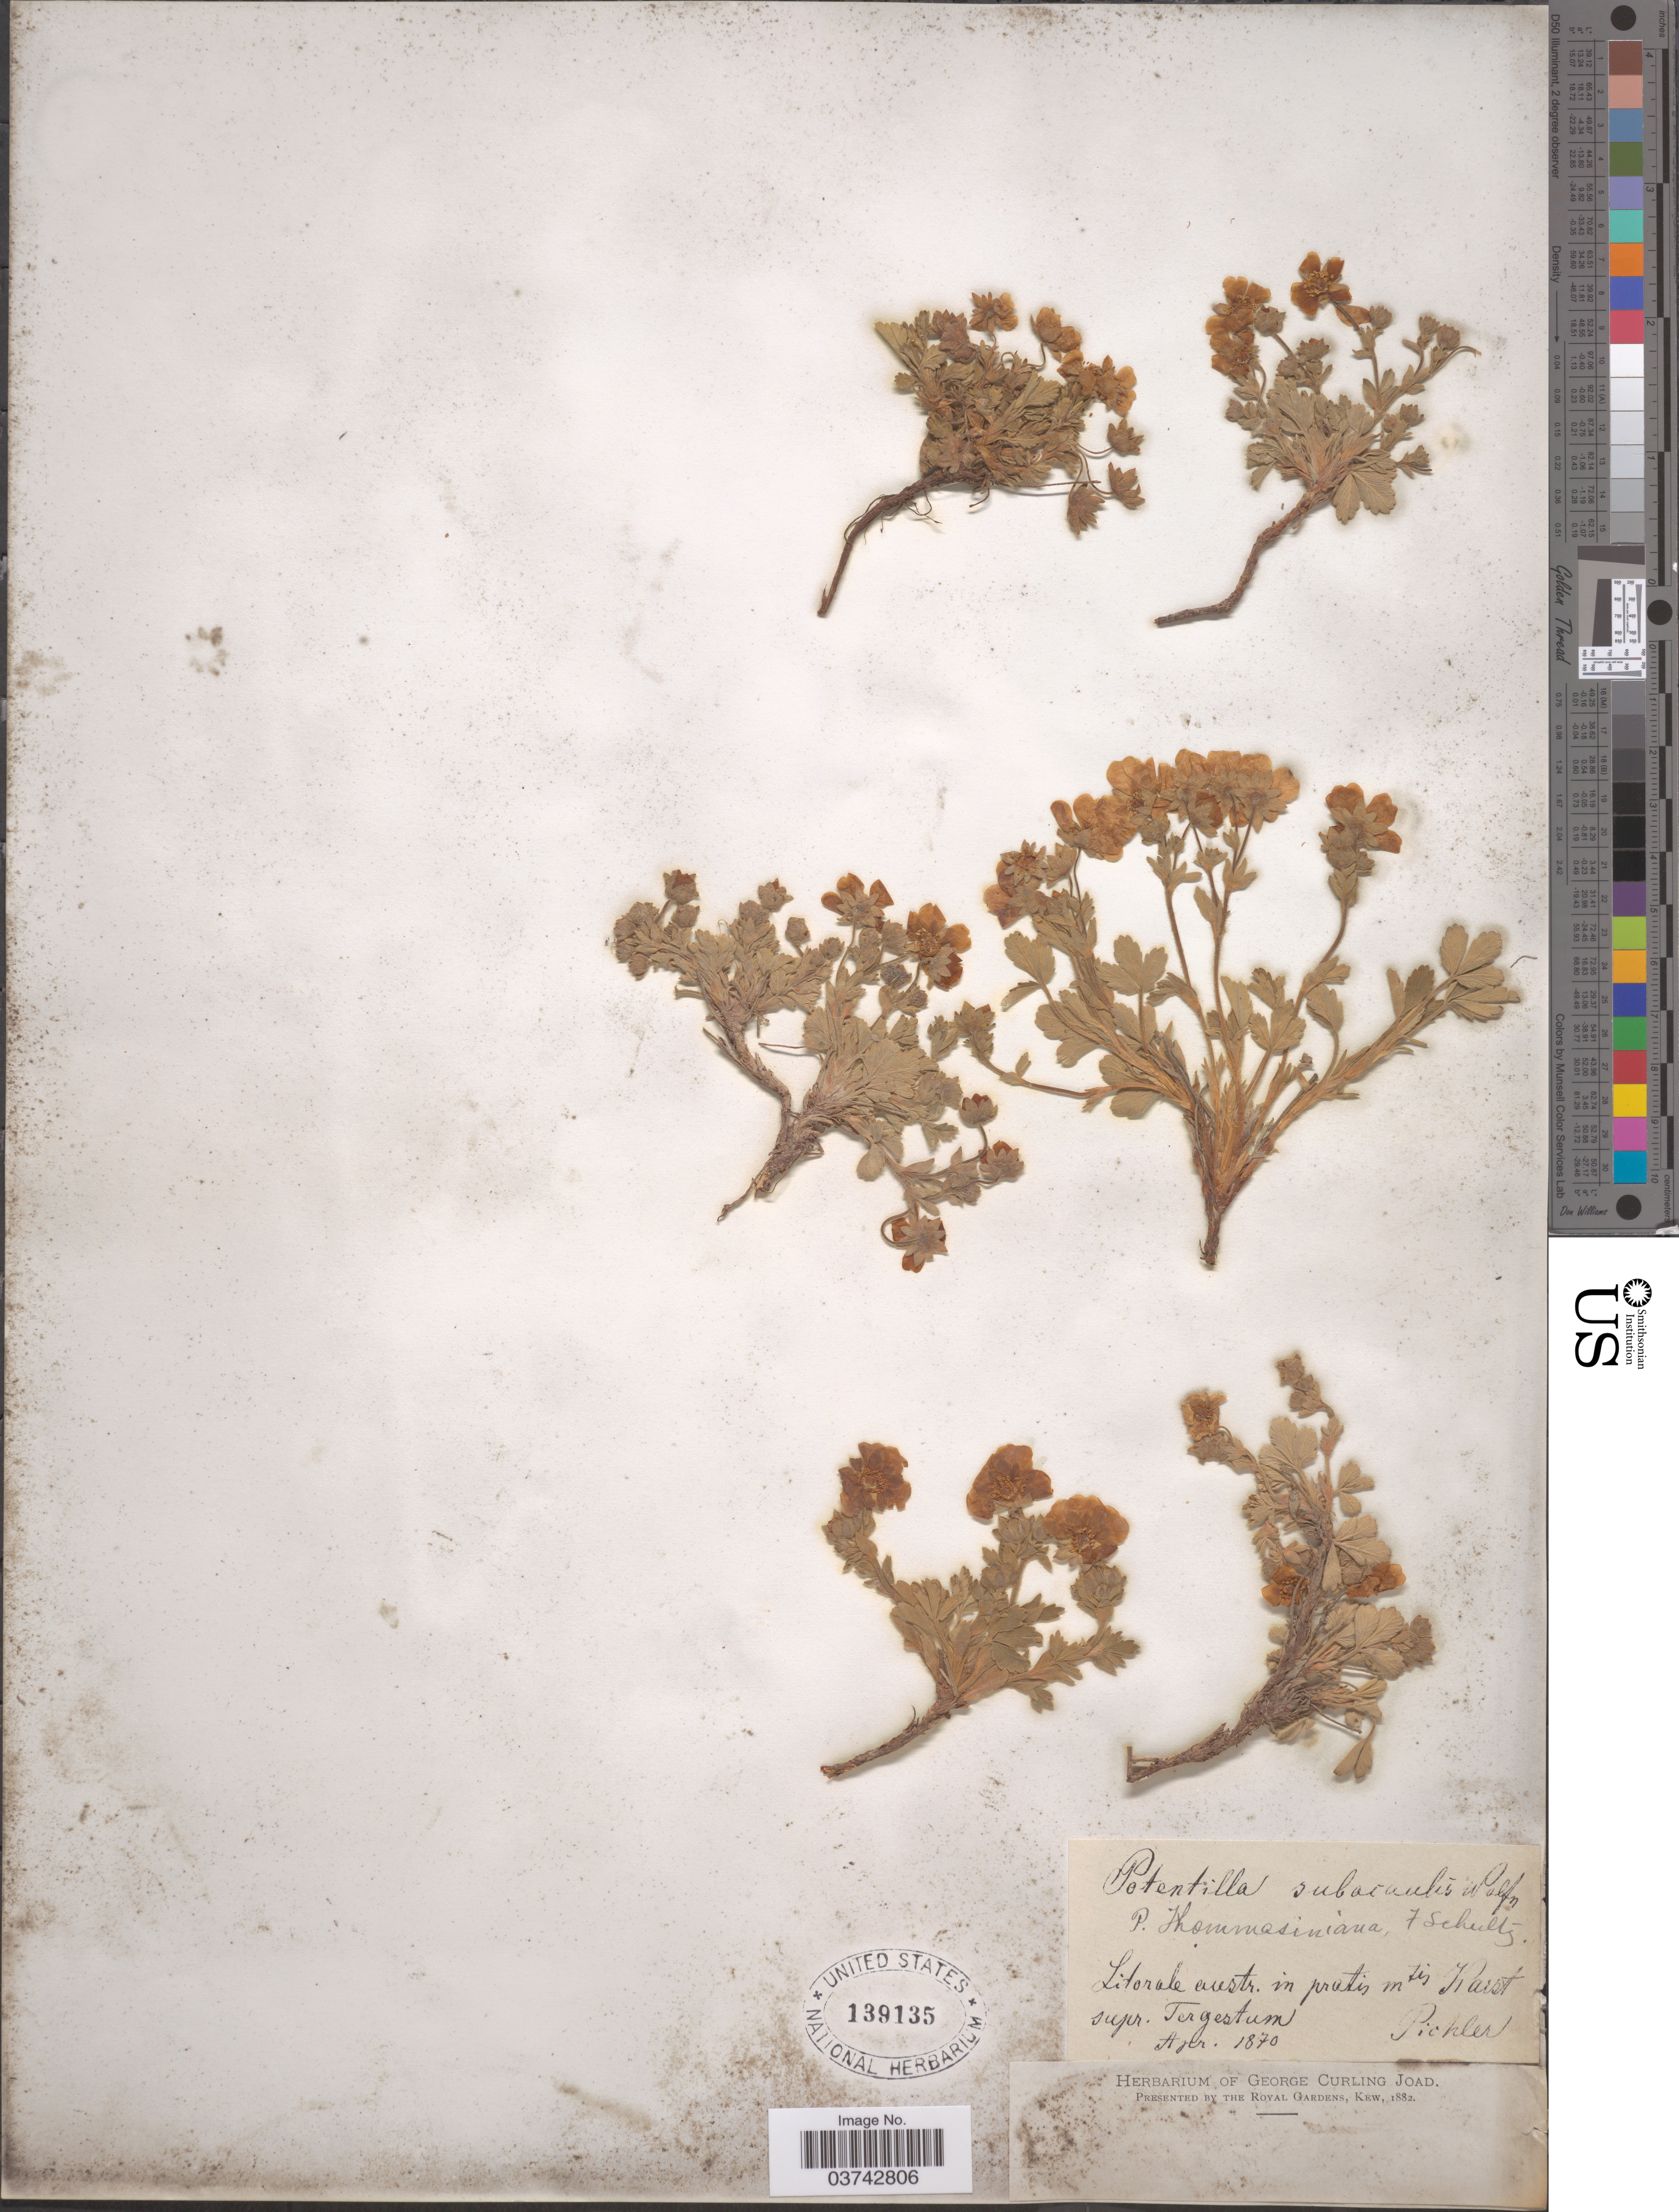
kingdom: Plantae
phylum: Tracheophyta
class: Magnoliopsida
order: Rosales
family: Rosaceae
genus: Potentilla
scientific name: Potentilla subacaulis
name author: L.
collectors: Pichler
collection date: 1870-04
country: Italy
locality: Litorale austr. in pratis mtis Karst supr. Tergestum.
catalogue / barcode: US 139135